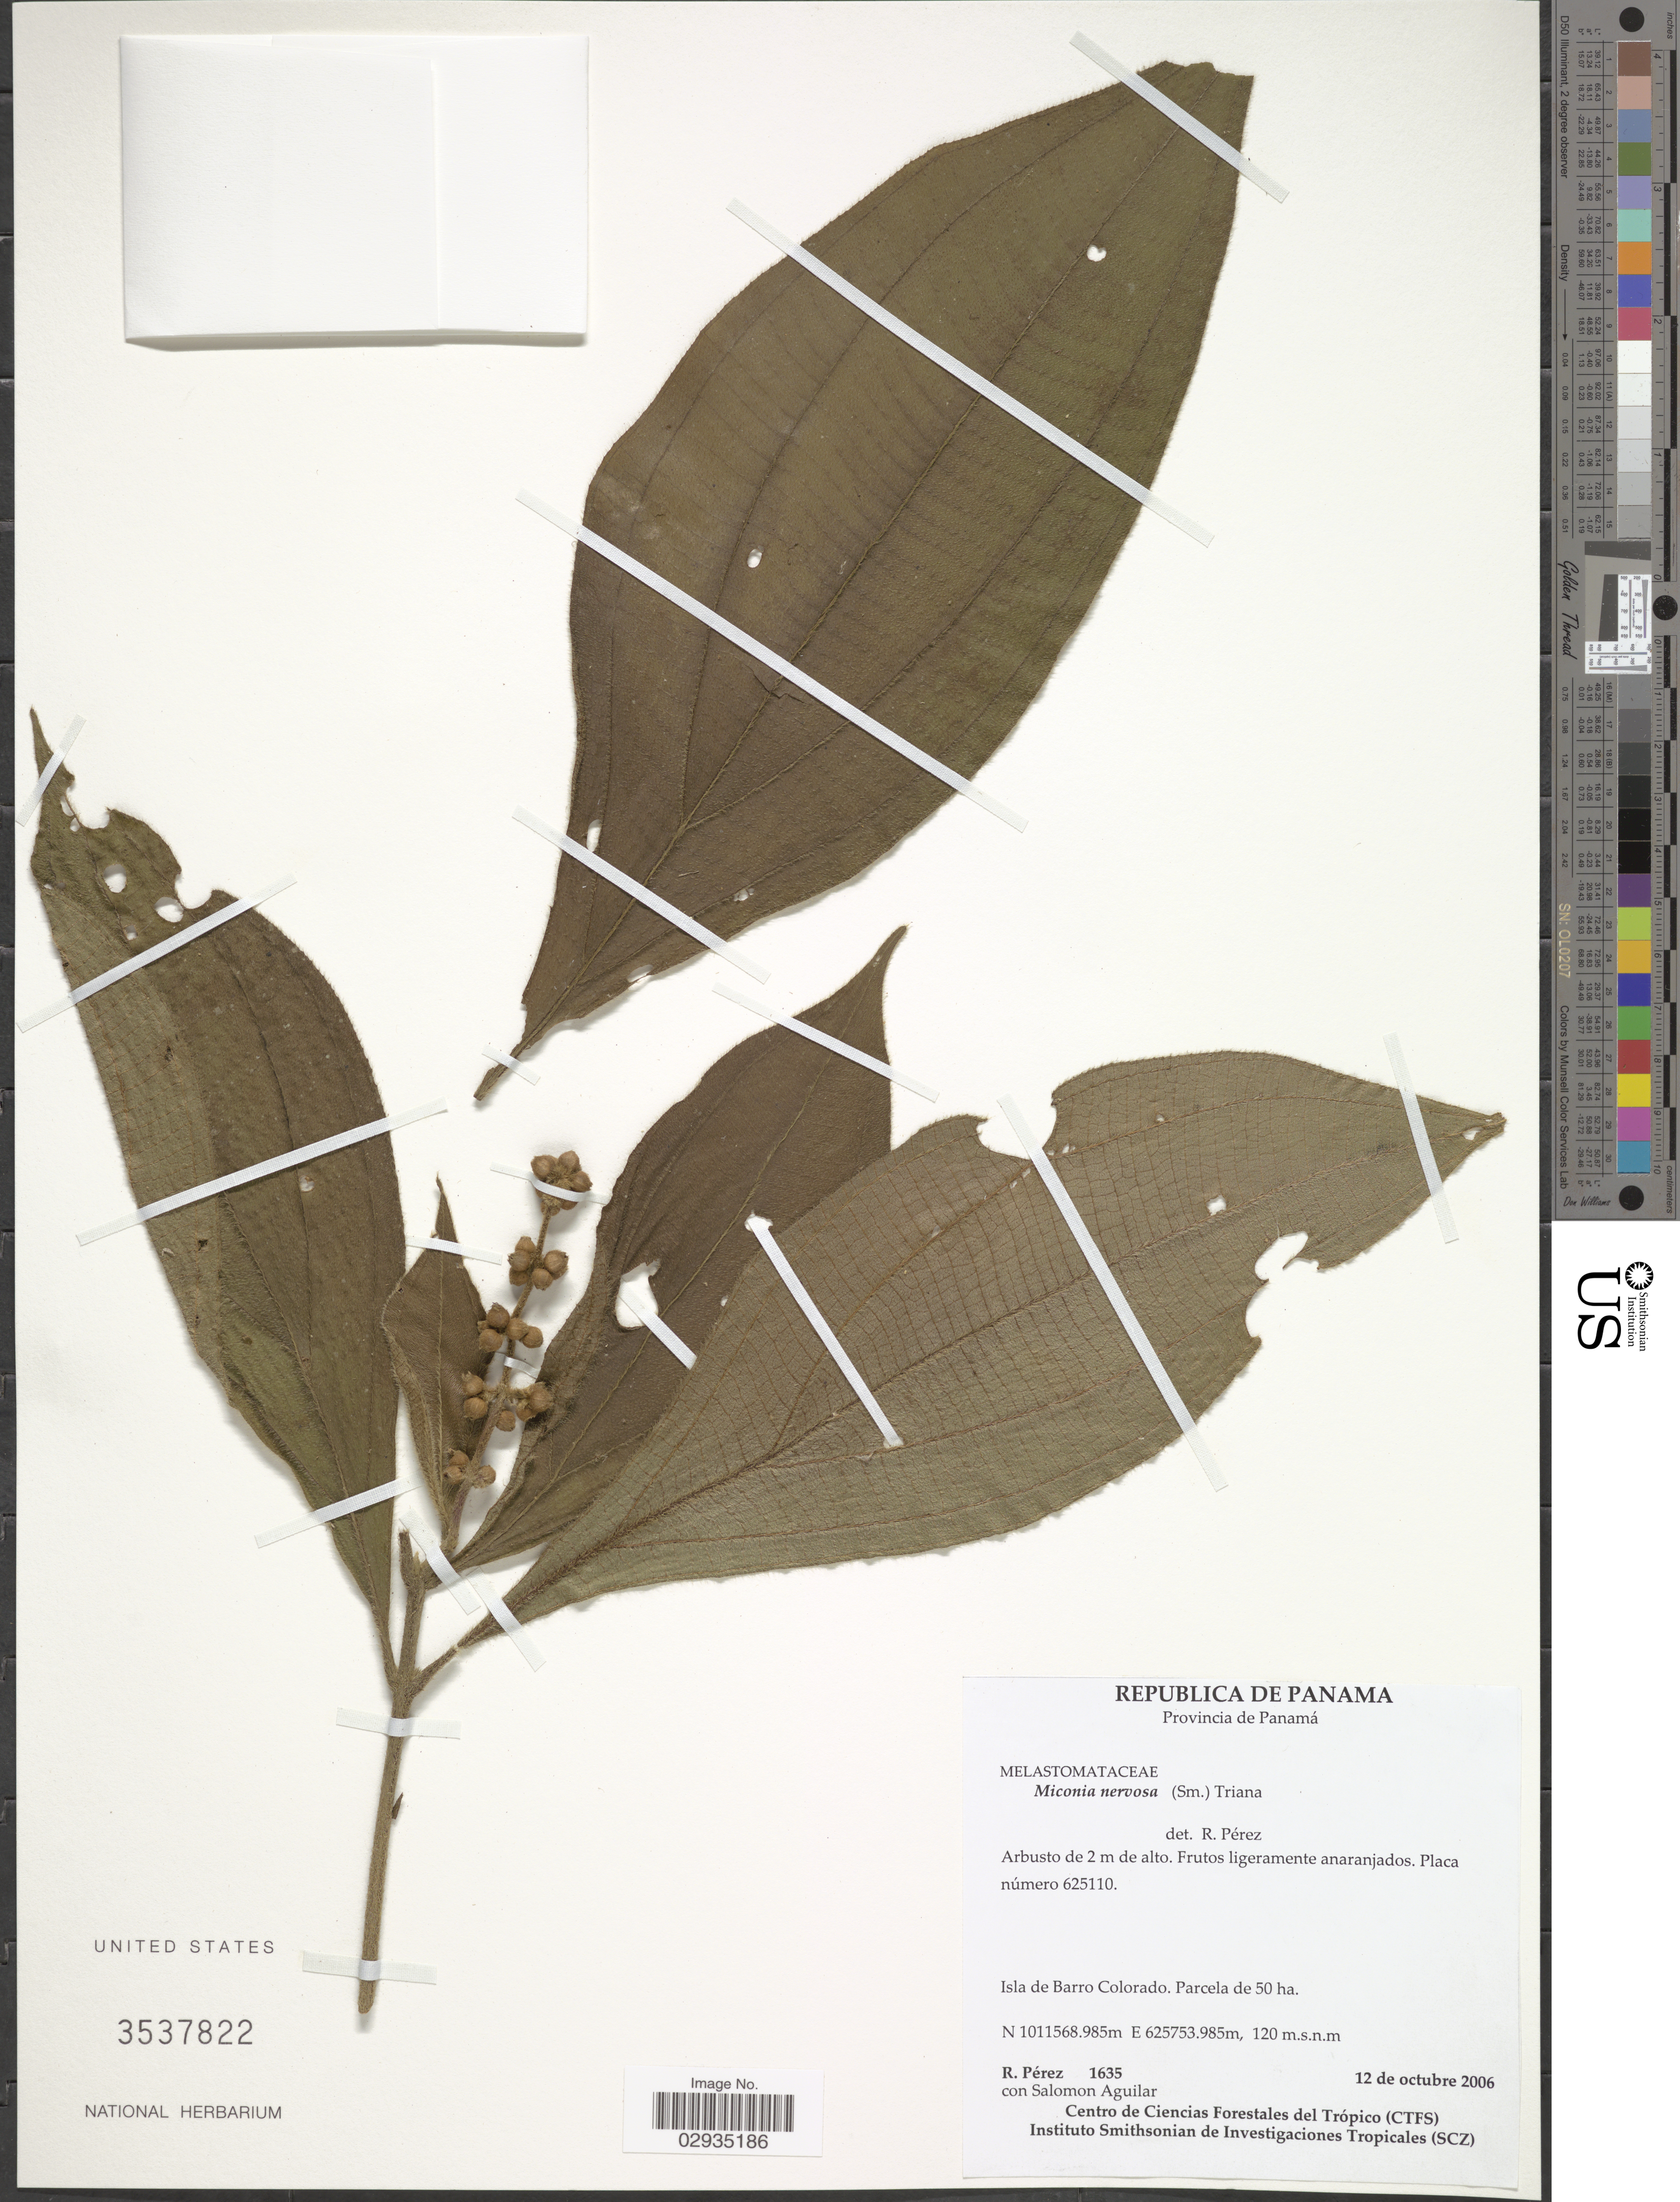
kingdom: Plantae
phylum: Tracheophyta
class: Magnoliopsida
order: Myrtales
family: Melastomataceae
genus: Miconia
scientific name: Miconia nervosa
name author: (Sm.) Triana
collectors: R. Perez & S. Aguilar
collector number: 1635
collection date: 2006-10-12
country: Panama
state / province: Panamá Oeste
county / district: Canal Zone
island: Barro Colorado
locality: Isla de Barro Colorado.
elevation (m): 120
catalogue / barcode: US 3537822